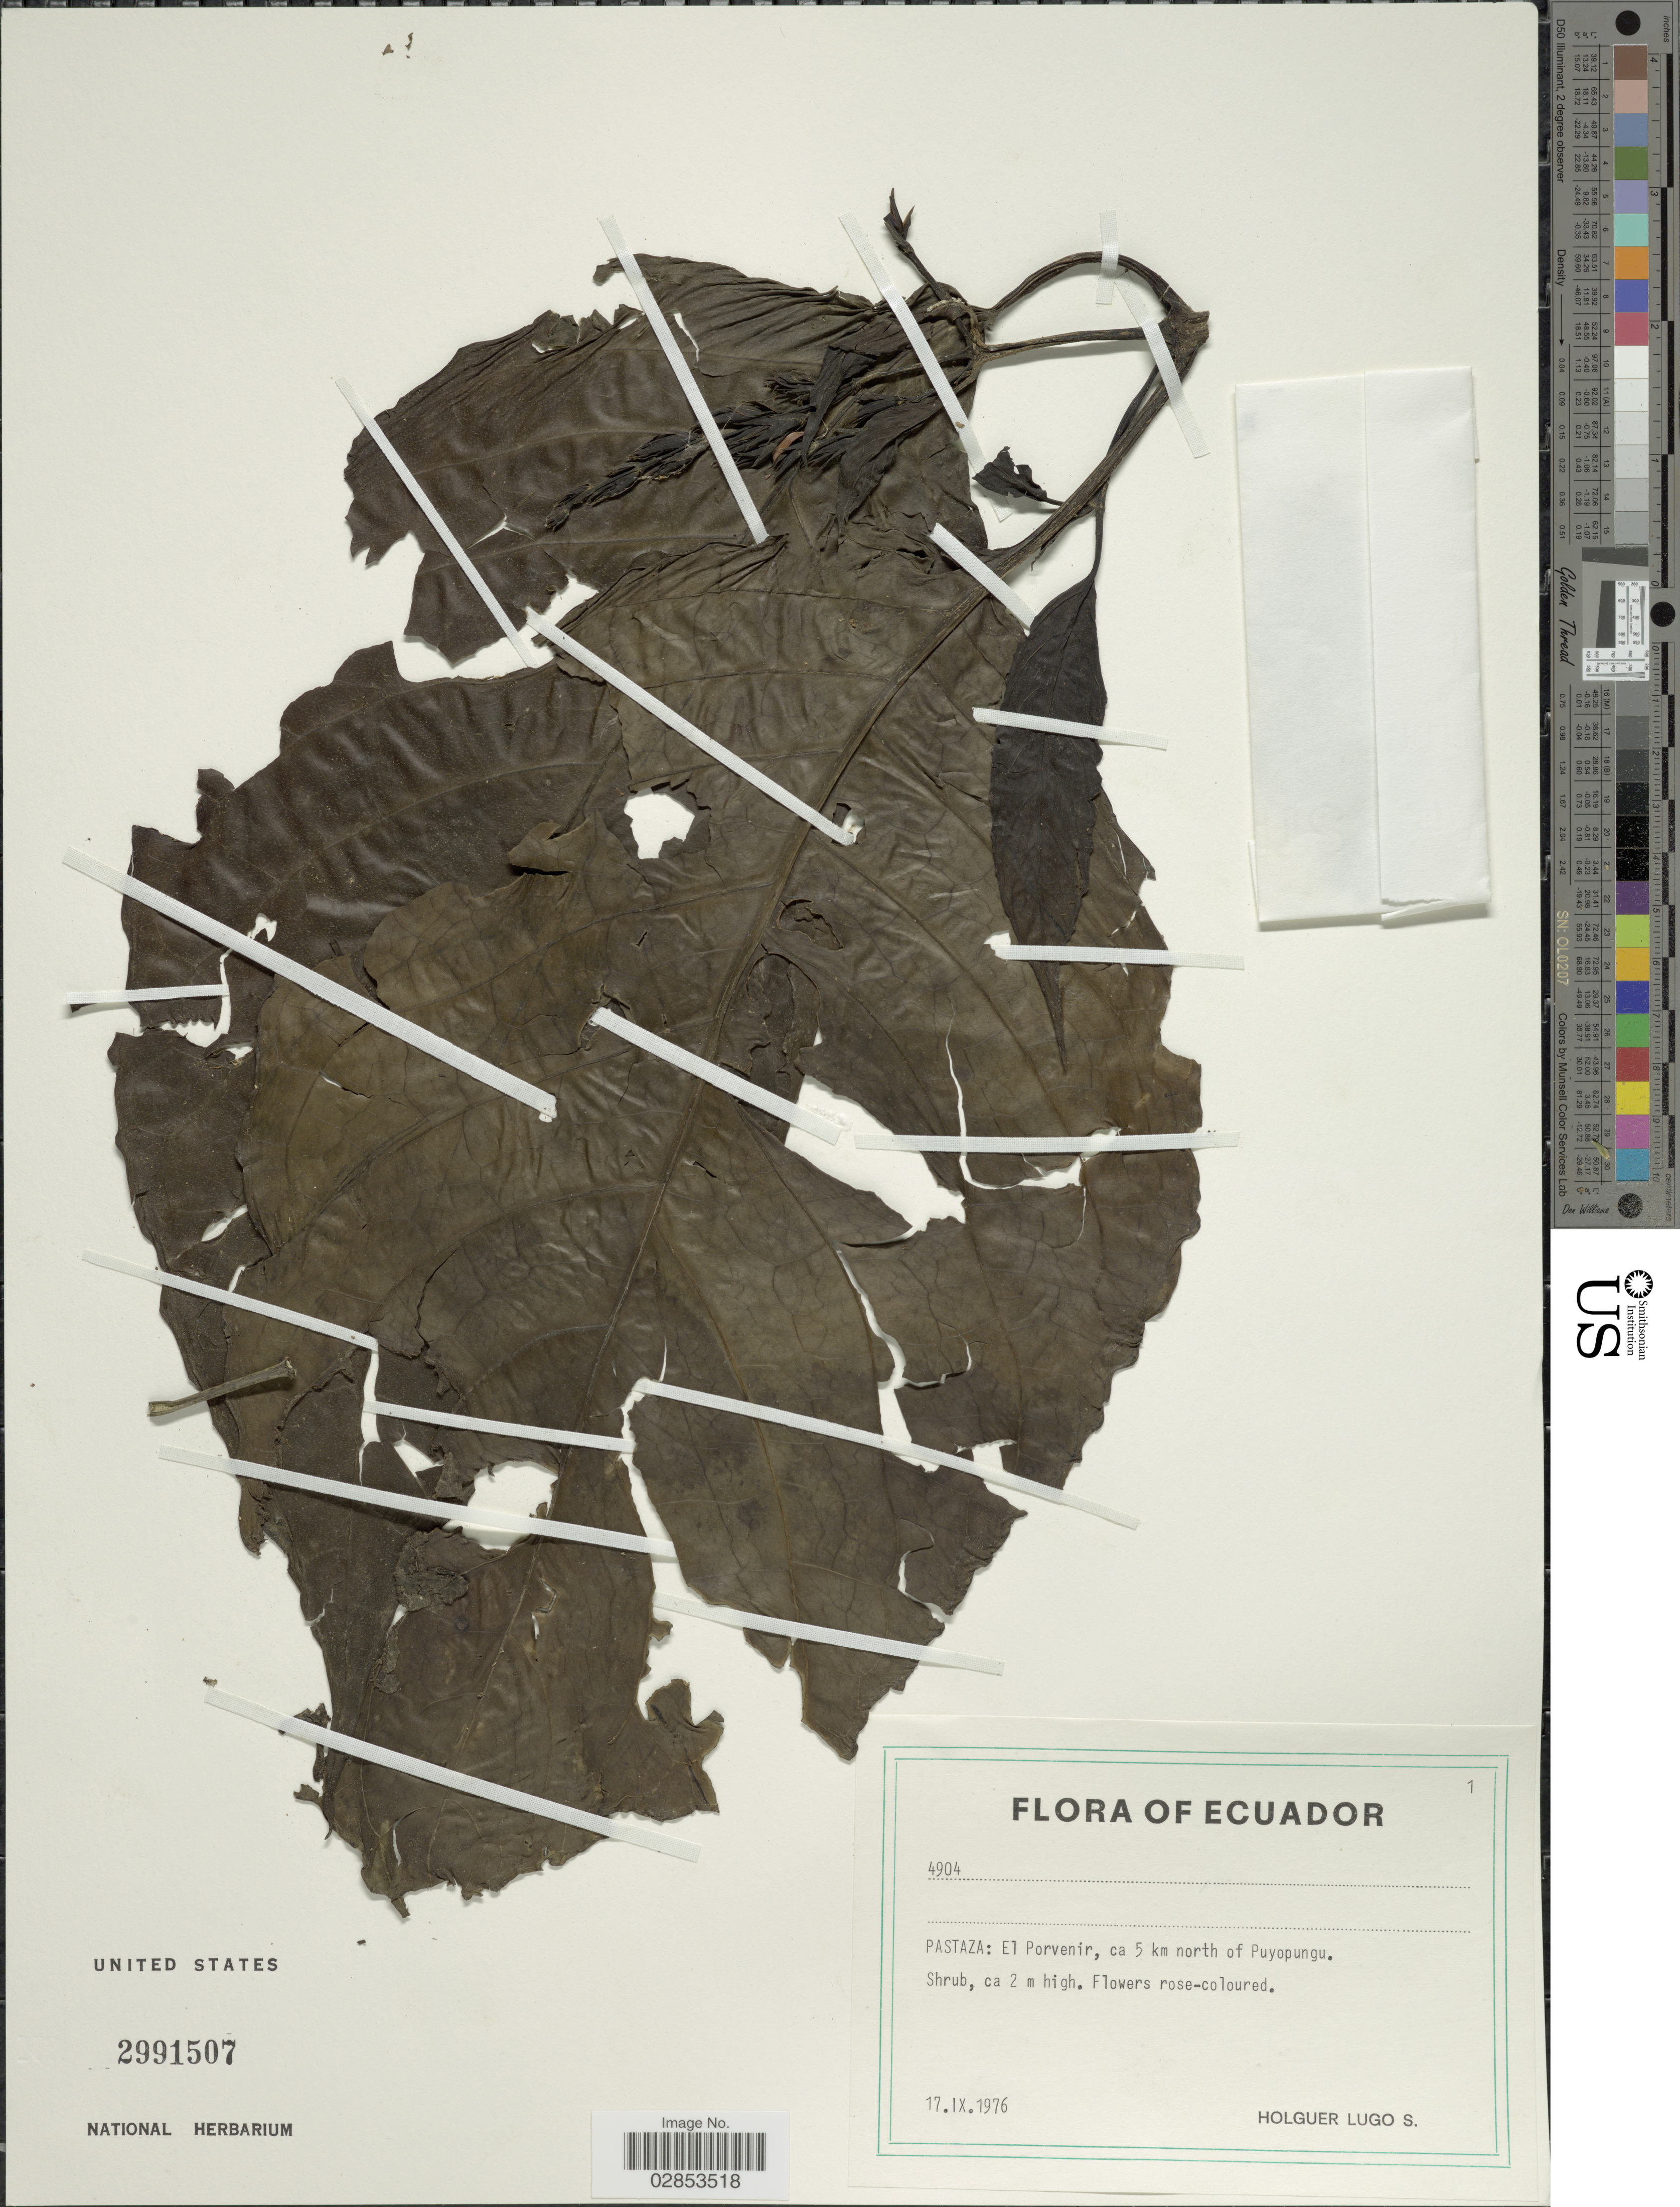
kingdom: Plantae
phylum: Tracheophyta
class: Magnoliopsida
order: Lamiales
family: Acanthaceae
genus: Sanchezia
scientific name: Sanchezia longiflora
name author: (Hook. f.) Hook. f. ex Planch.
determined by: Azevedo, Igor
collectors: H. Lugo S.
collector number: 4904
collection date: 1976-09-17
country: Ecuador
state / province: Pastaza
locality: El Porvenir, ca 5 km north of Puyopungu.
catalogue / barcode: US 2991507